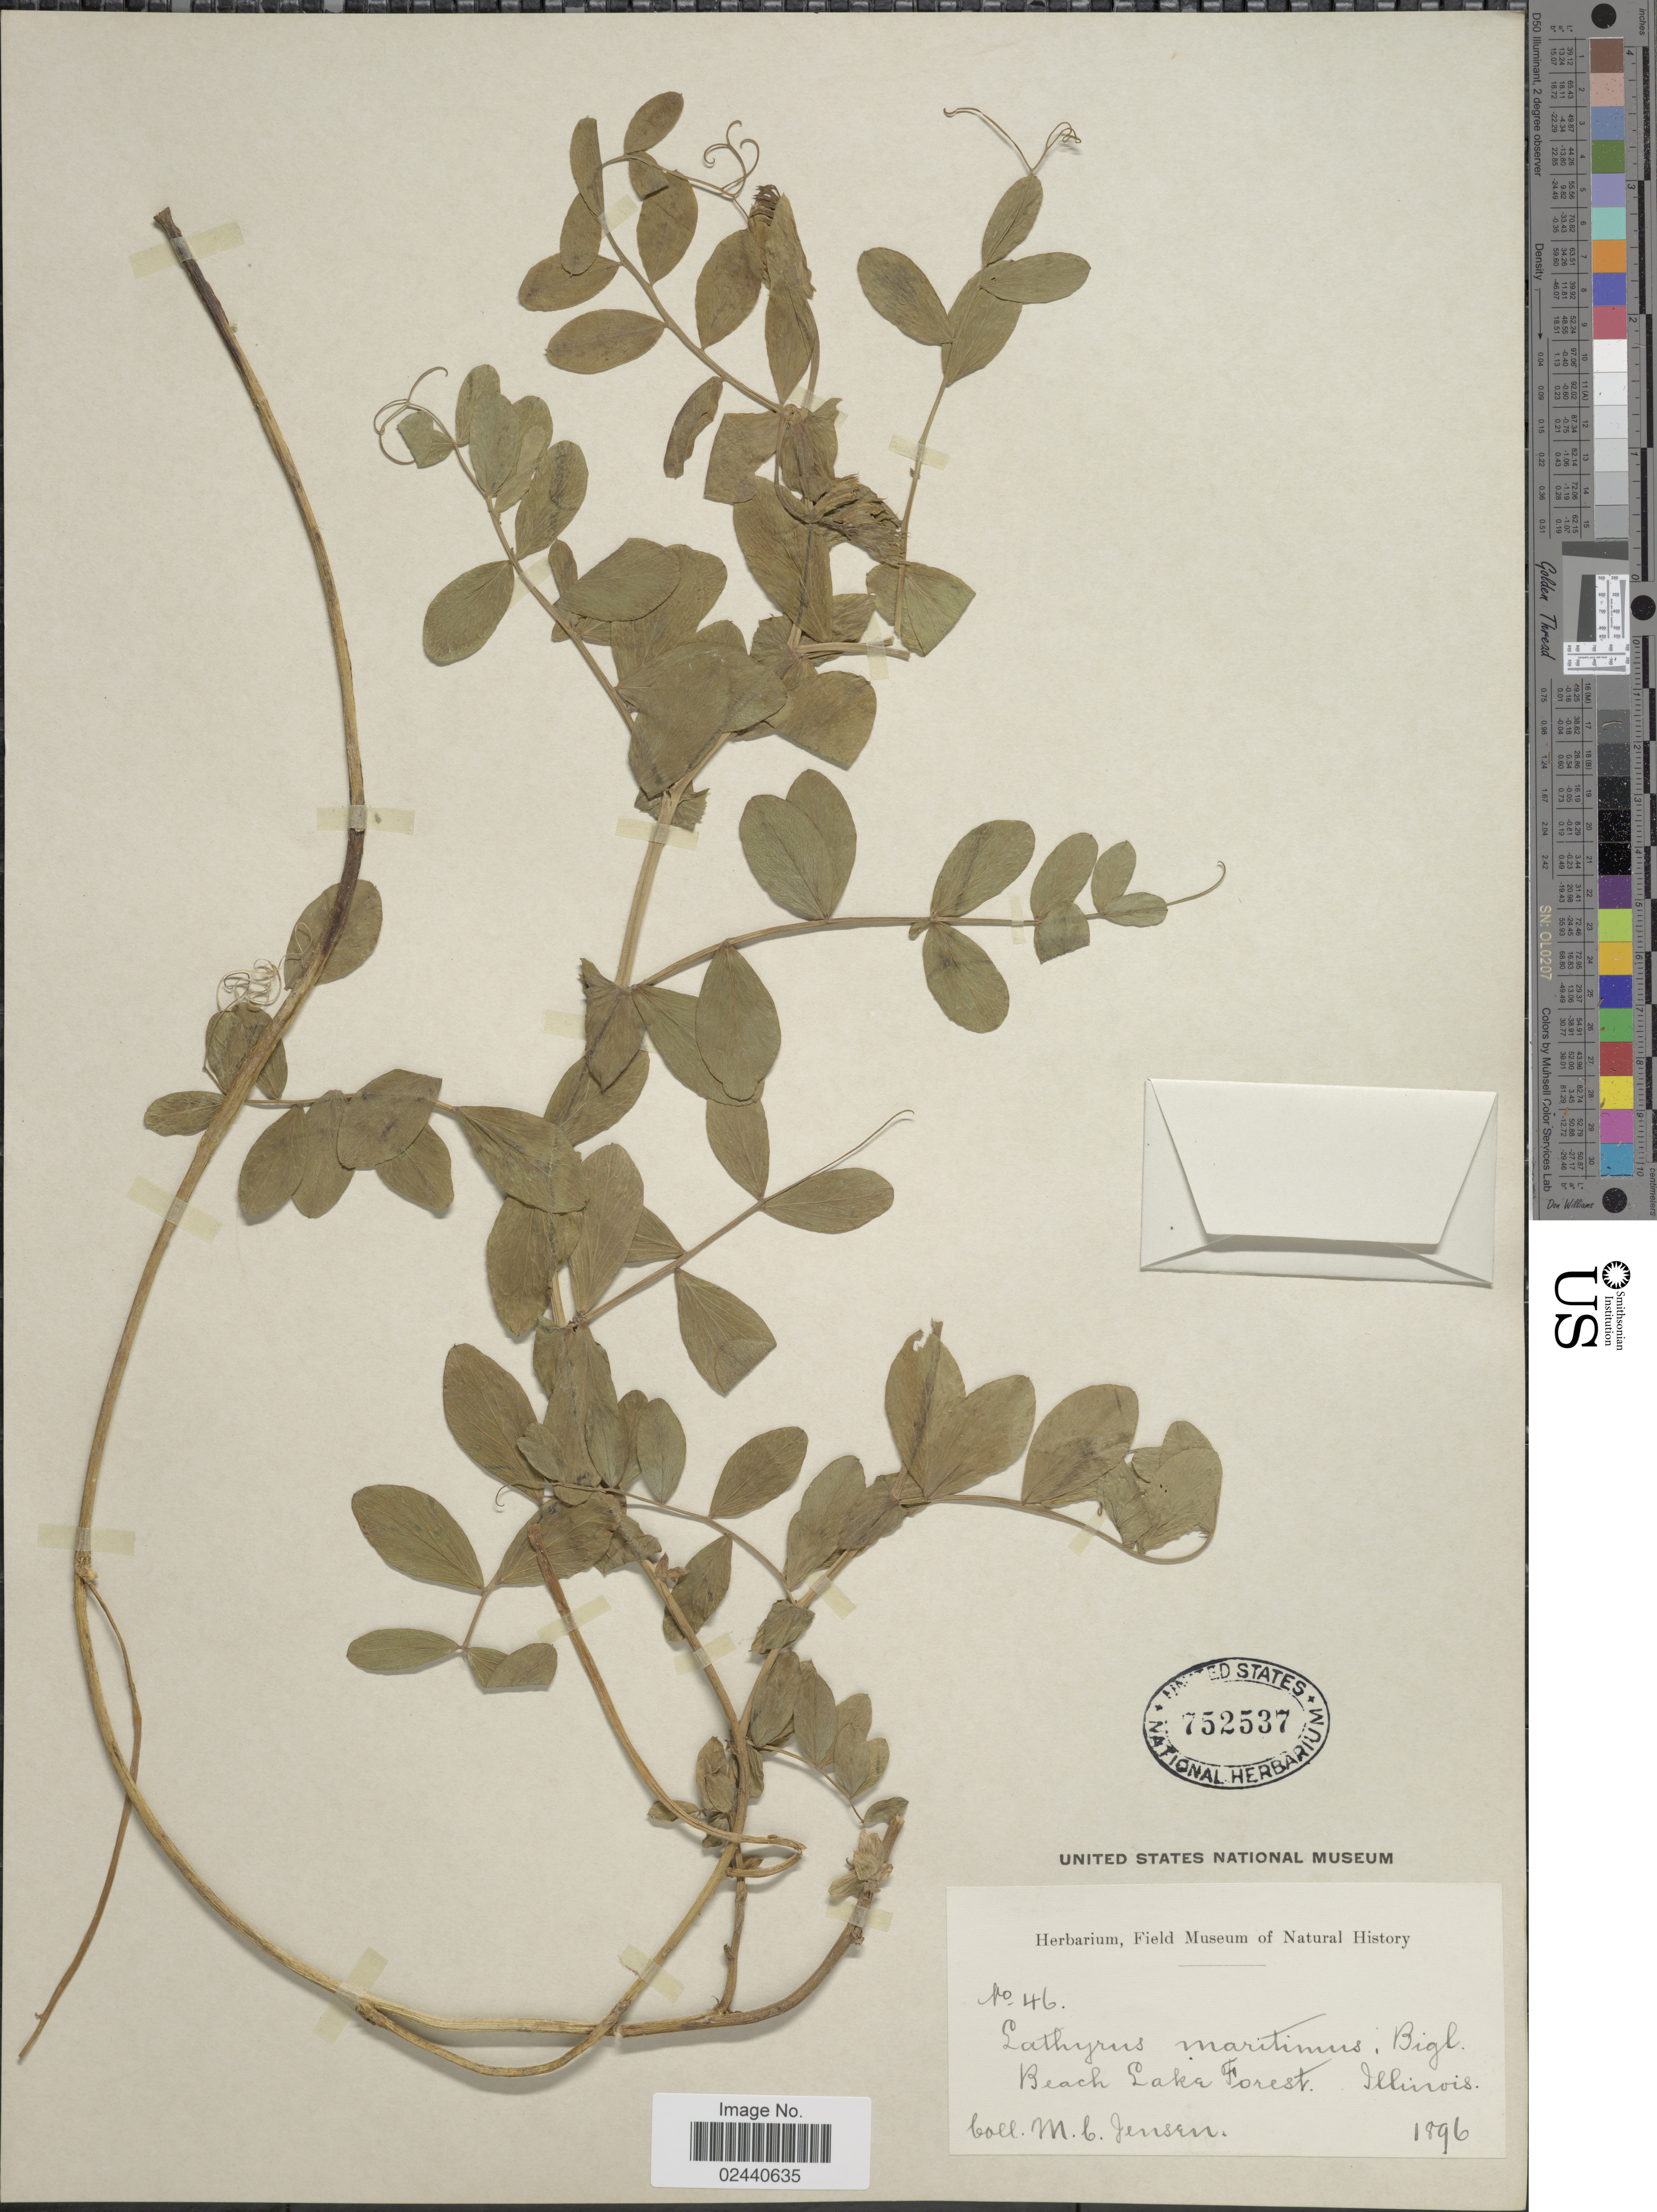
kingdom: Plantae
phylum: Tracheophyta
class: Magnoliopsida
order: Fabales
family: Fabaceae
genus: Lathyrus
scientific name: Lathyrus japonicus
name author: Willd.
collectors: M. C. Jensen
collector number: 46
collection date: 1896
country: United States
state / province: Illinois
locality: Beack Lake Forest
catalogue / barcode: US 752537